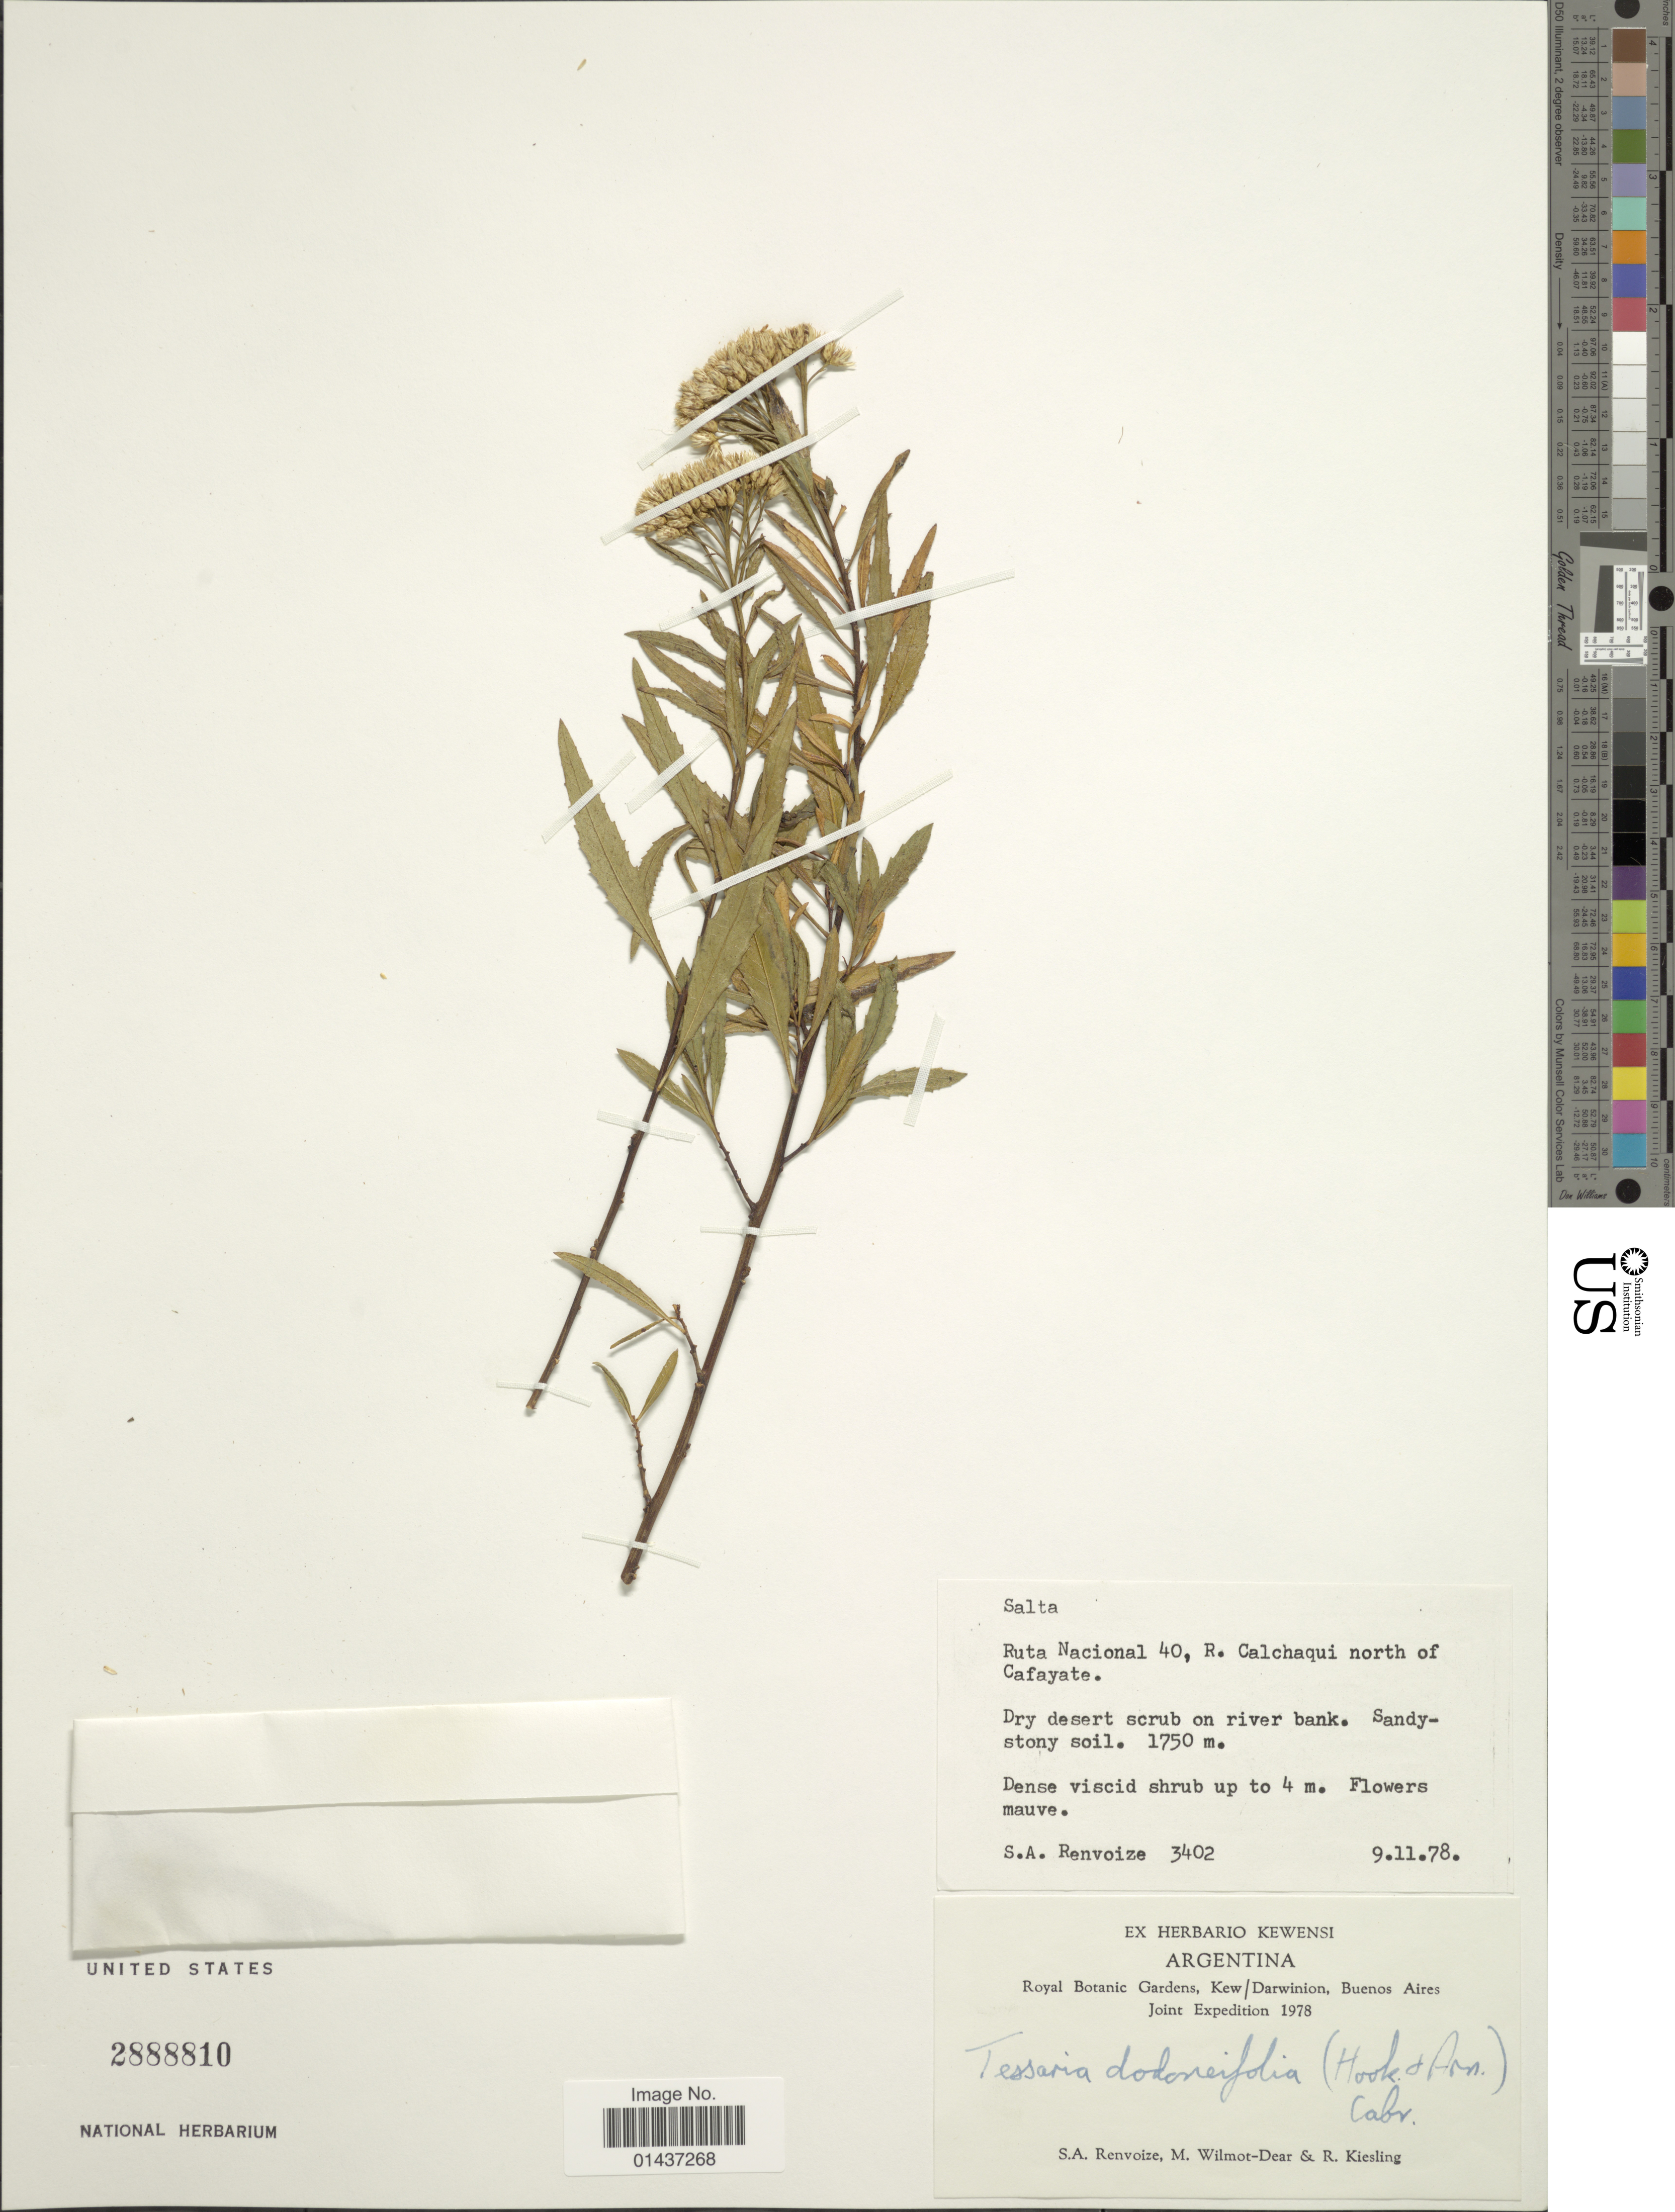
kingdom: Plantae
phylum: Tracheophyta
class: Magnoliopsida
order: Asterales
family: Asteraceae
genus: Tessaria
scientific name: Tessaria dodoneifolia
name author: (Hook. & Arn.) Cabrera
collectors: S. A. Renvoize, M. Wilmot-Dear & R. Kiesling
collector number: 3402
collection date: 1978-11-09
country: Argentina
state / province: Salta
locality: Ruta Nacional 40, R. Cakchaqui north of Cafayate. Dry desert scrub on river bank. Sandy stony soil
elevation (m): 1750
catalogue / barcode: US 2888810